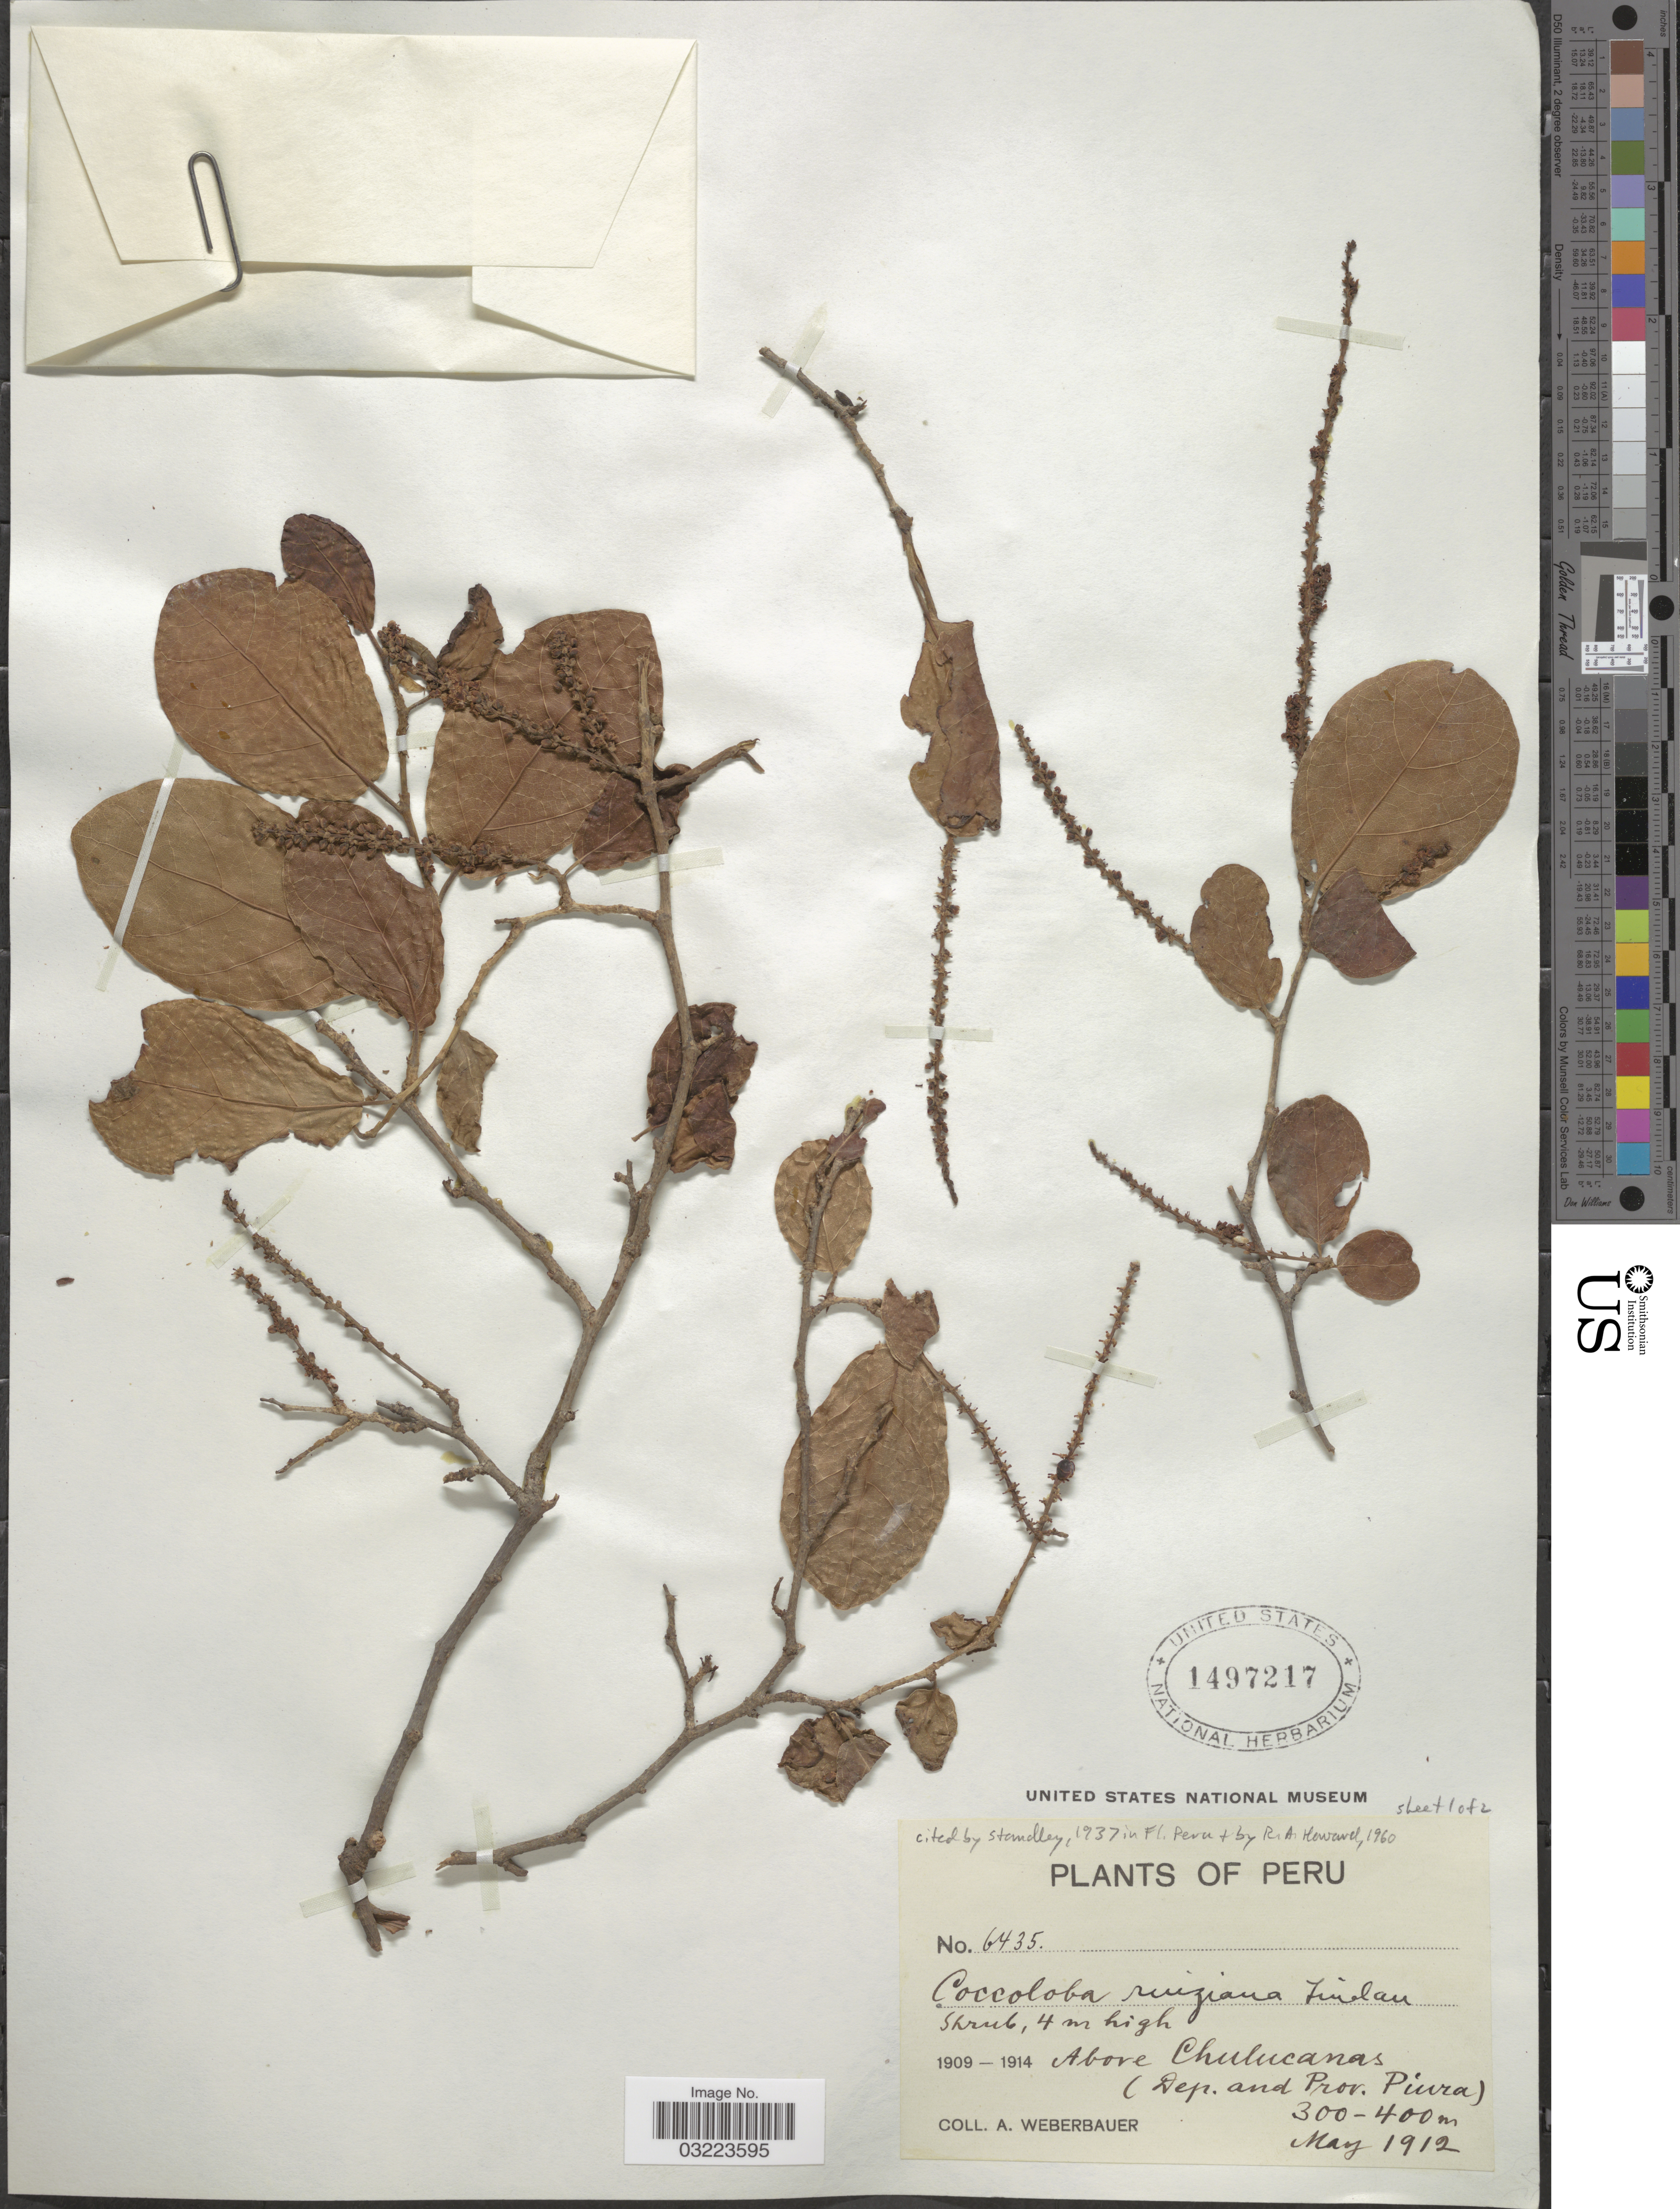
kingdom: Plantae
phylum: Tracheophyta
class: Magnoliopsida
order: Caryophyllales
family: Polygonaceae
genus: Coccoloba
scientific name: Coccoloba ruiziana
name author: Lindau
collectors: A. Weberbauer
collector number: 6435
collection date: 1912-05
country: Peru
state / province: Piura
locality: Above Chulucanas (Dep. and Prov. Piura).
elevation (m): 300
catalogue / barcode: US 1497217